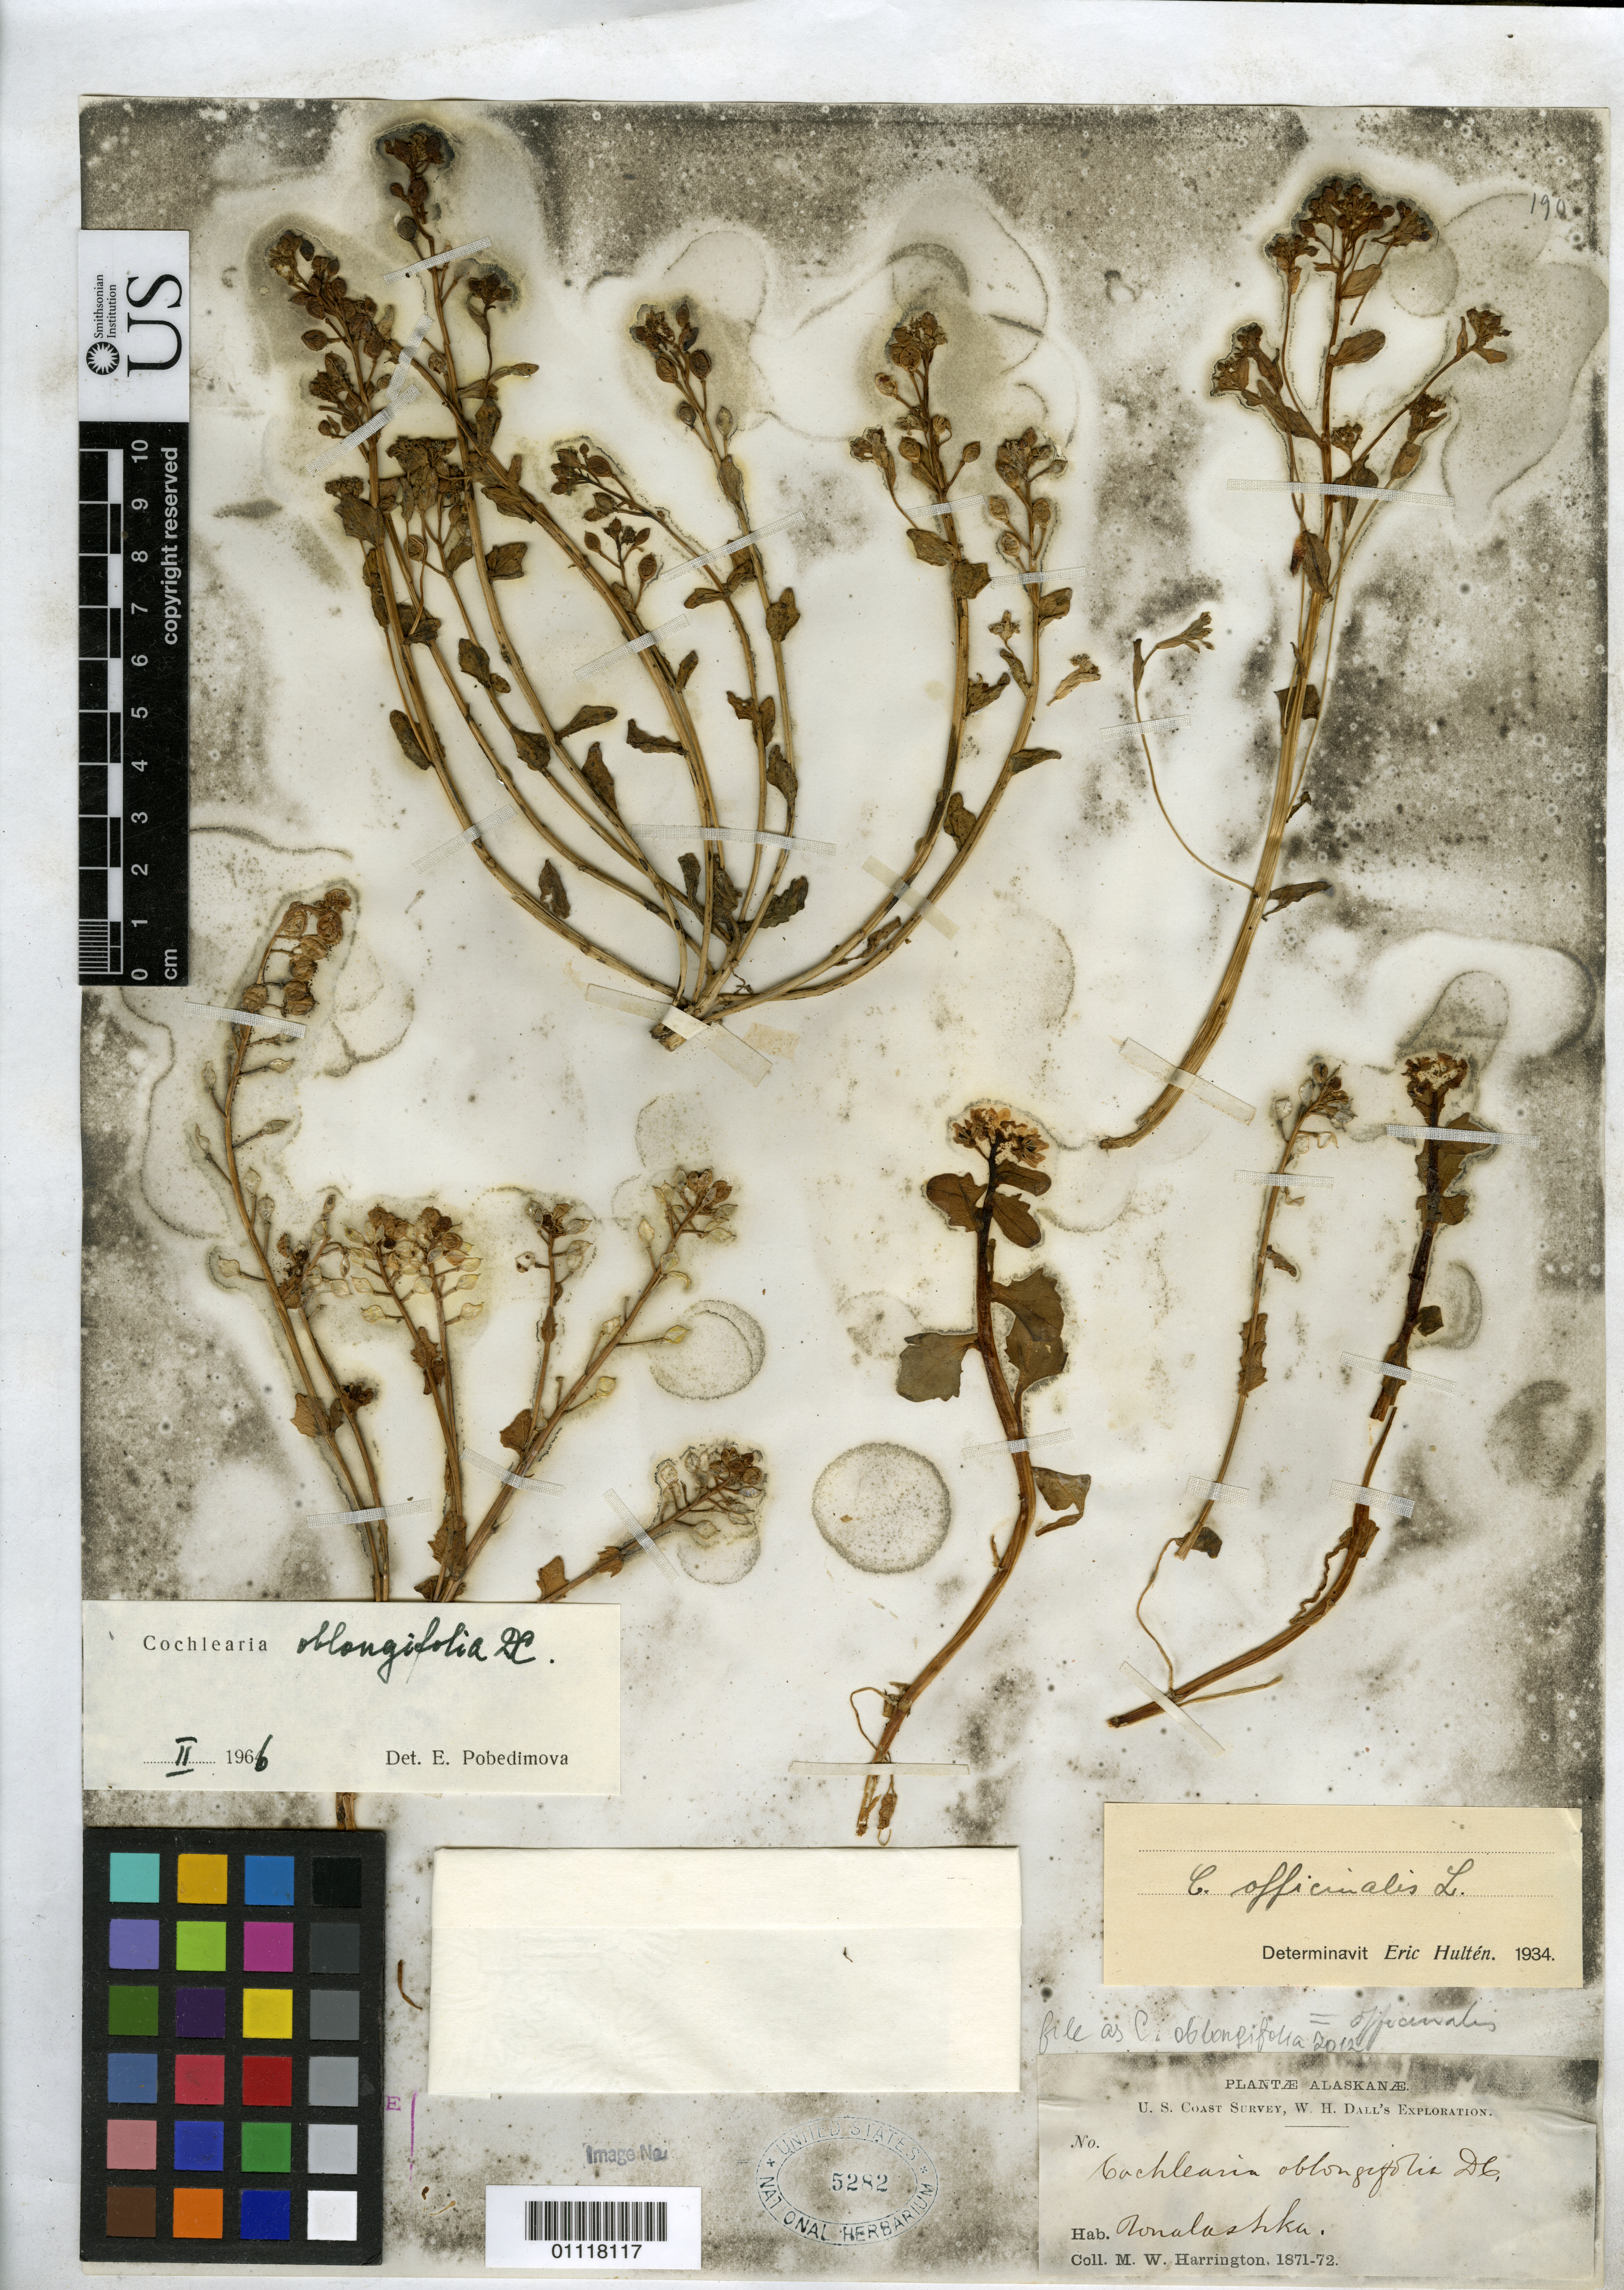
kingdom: Plantae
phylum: Tracheophyta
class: Magnoliopsida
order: Brassicales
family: Brassicaceae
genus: Cochlearia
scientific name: Cochlearia oblongifolia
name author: DC.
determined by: Pobedim.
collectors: M. W. Harrington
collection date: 1871/1872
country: United States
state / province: Alaska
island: Unalaska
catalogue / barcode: US 5282